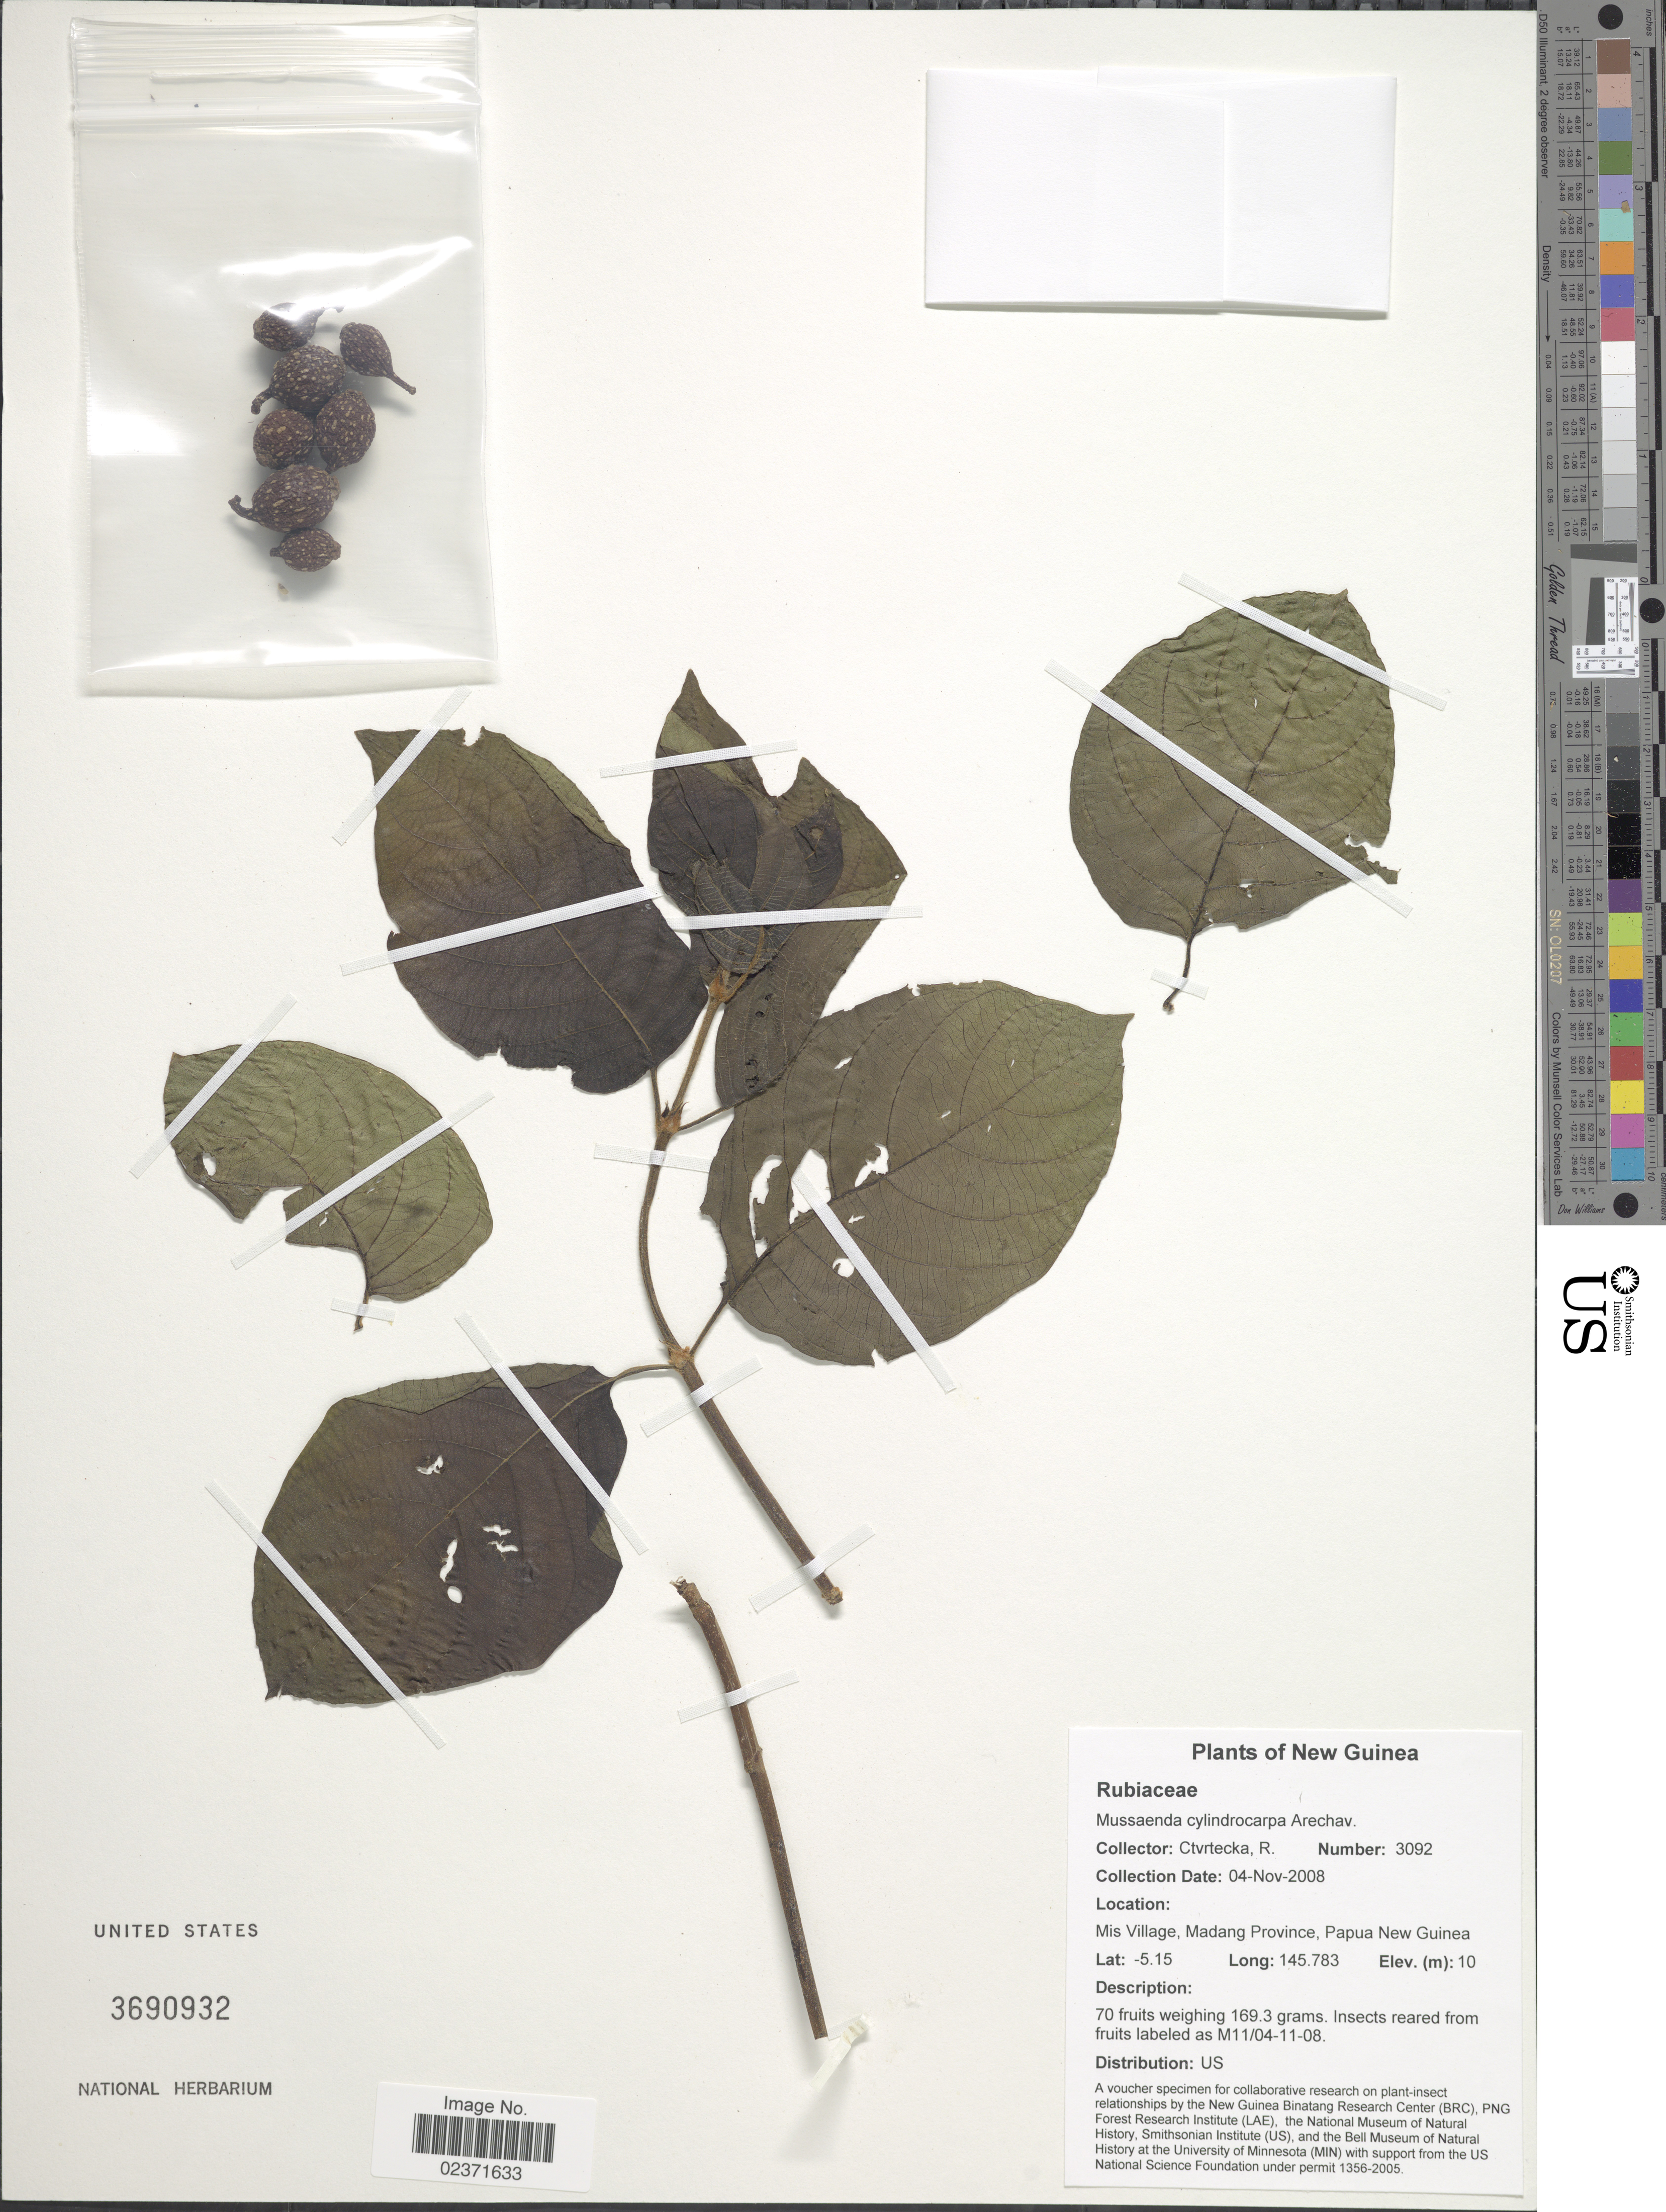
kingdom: Plantae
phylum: Tracheophyta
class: Magnoliopsida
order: Gentianales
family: Rubiaceae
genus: Mussaenda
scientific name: Mussaenda cylindrocarpa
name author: Burck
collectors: R. Ctvrtecka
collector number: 3092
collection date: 2008-11-04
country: Papua New Guinea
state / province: Madang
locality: New Guinea. Mis Village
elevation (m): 10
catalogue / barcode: US 3690932